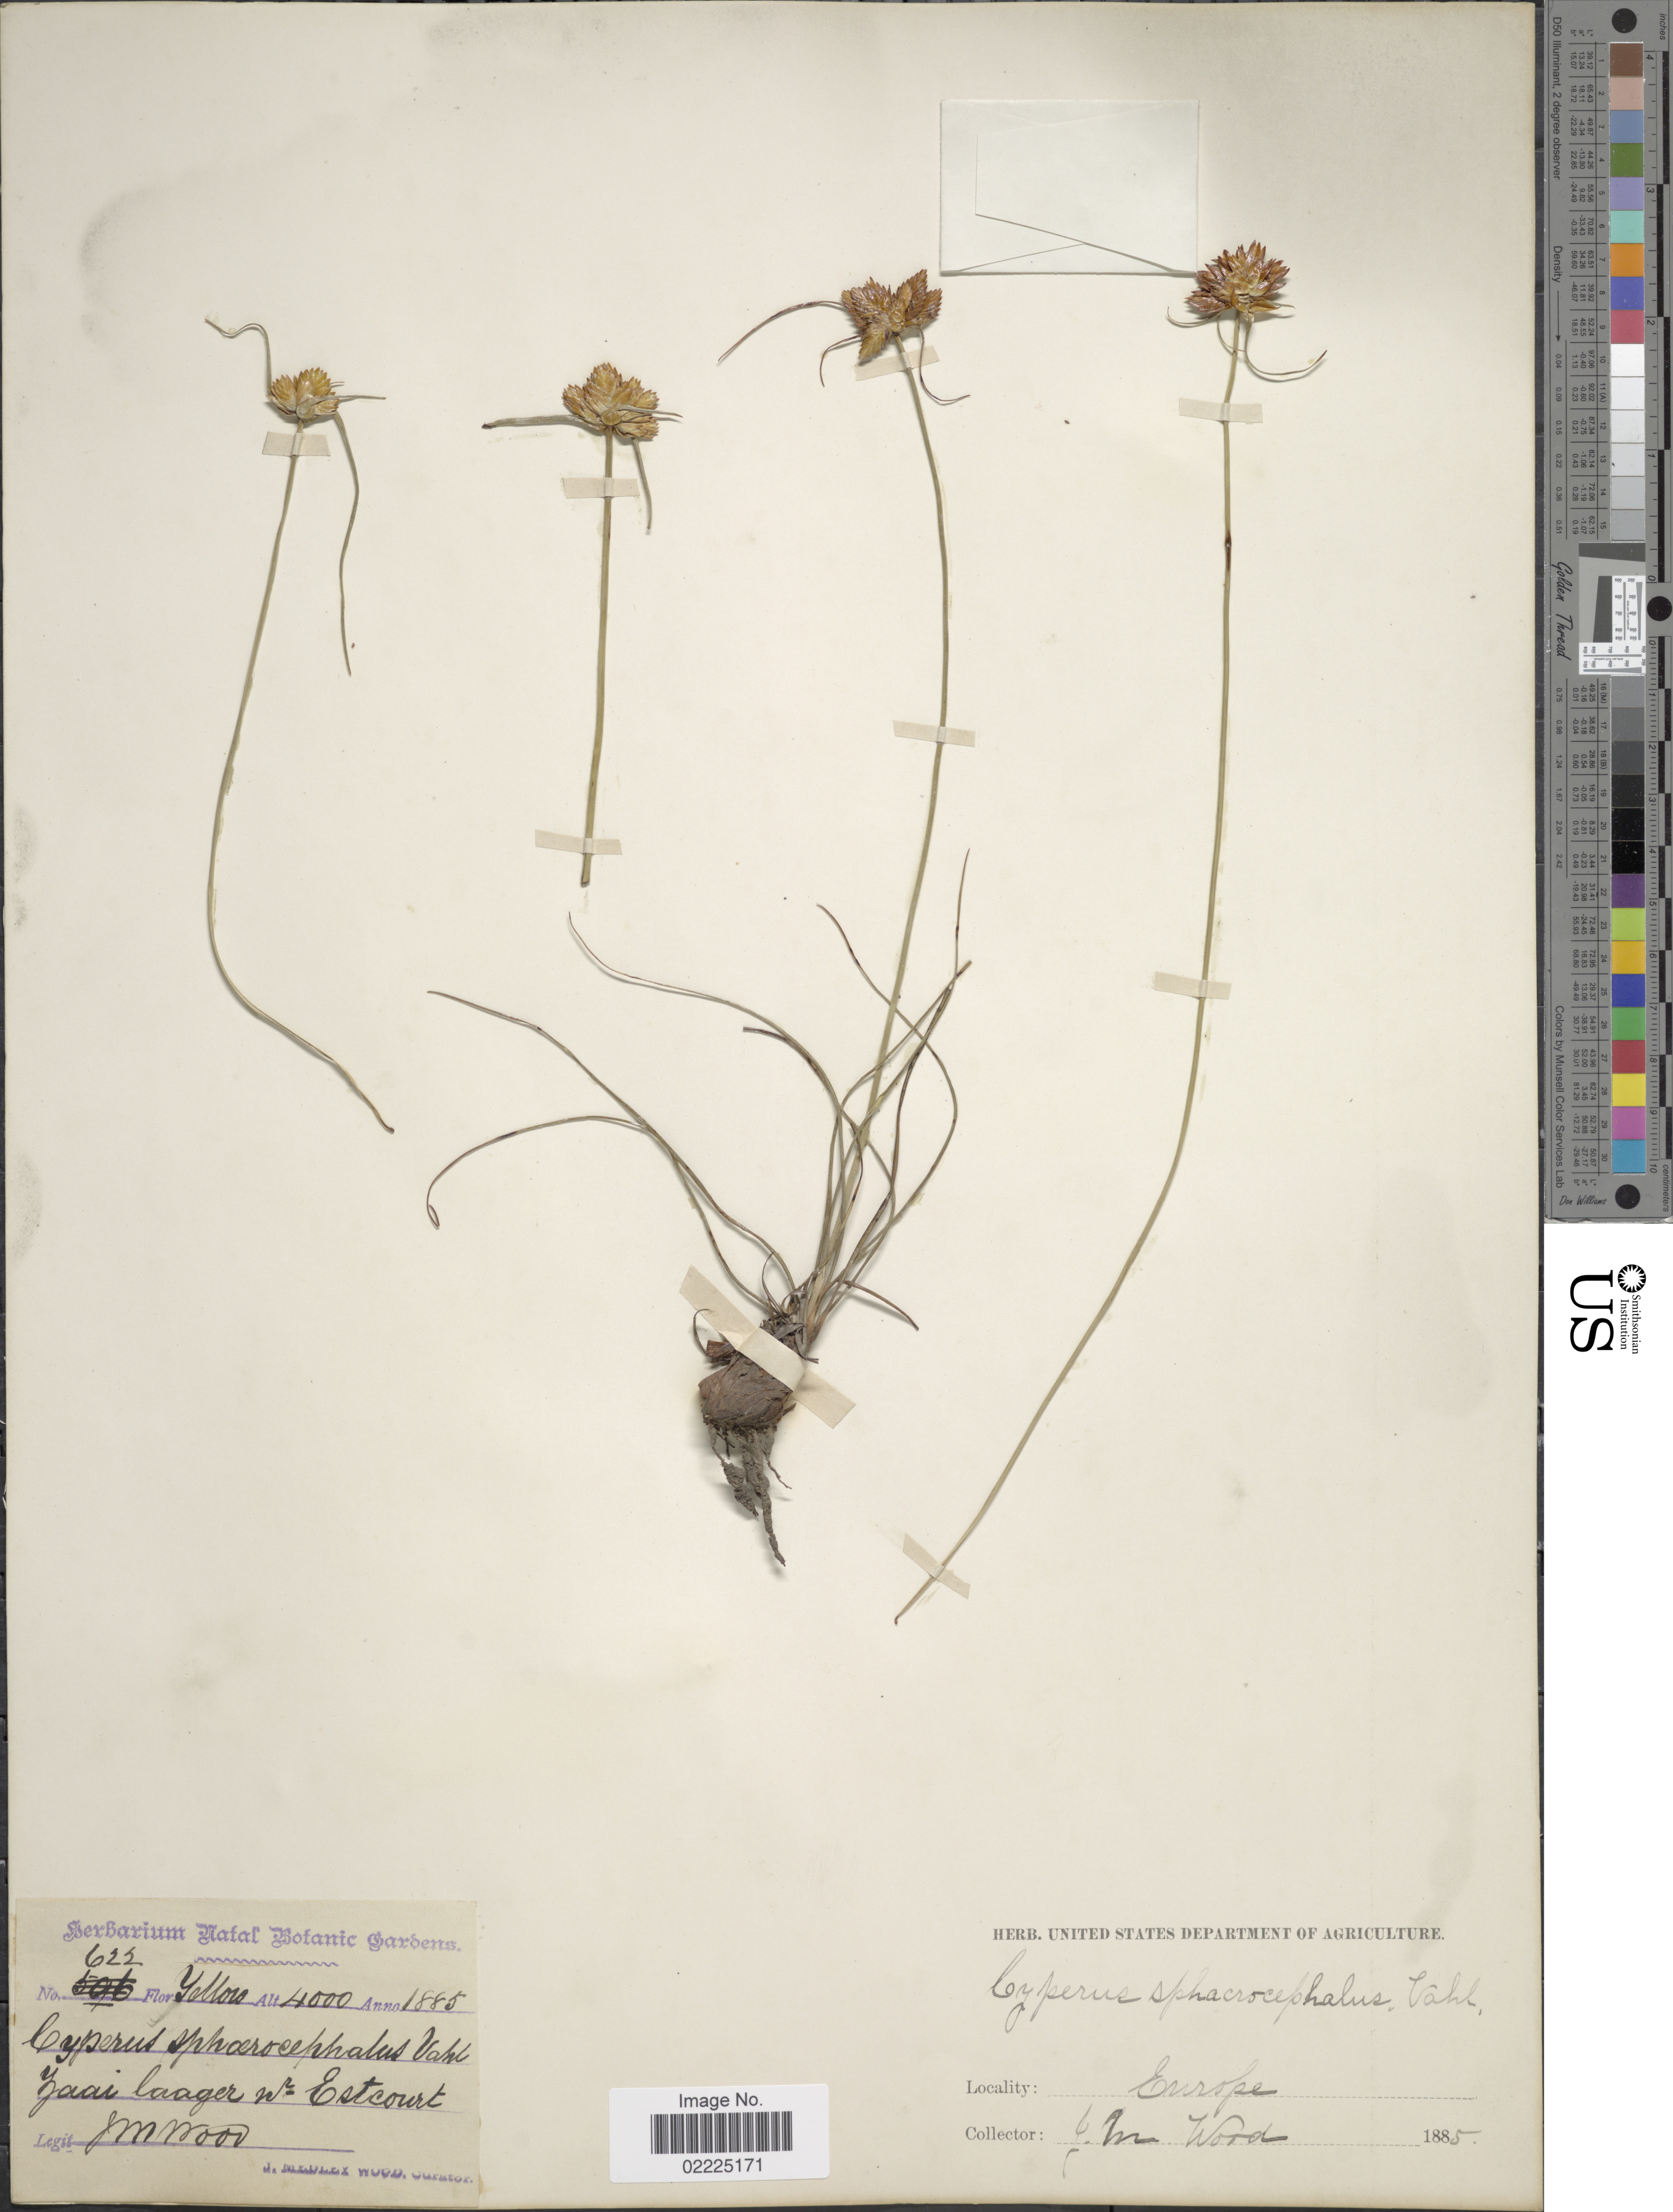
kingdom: Plantae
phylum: Tracheophyta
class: Liliopsida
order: Poales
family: Cyperaceae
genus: Cyperus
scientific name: Cyperus sphaecrocephalus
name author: Vahl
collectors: J. M. Wood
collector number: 622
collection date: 1885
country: South Africa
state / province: KwaZulu-Natal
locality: Zaai laager wr. Estcourt